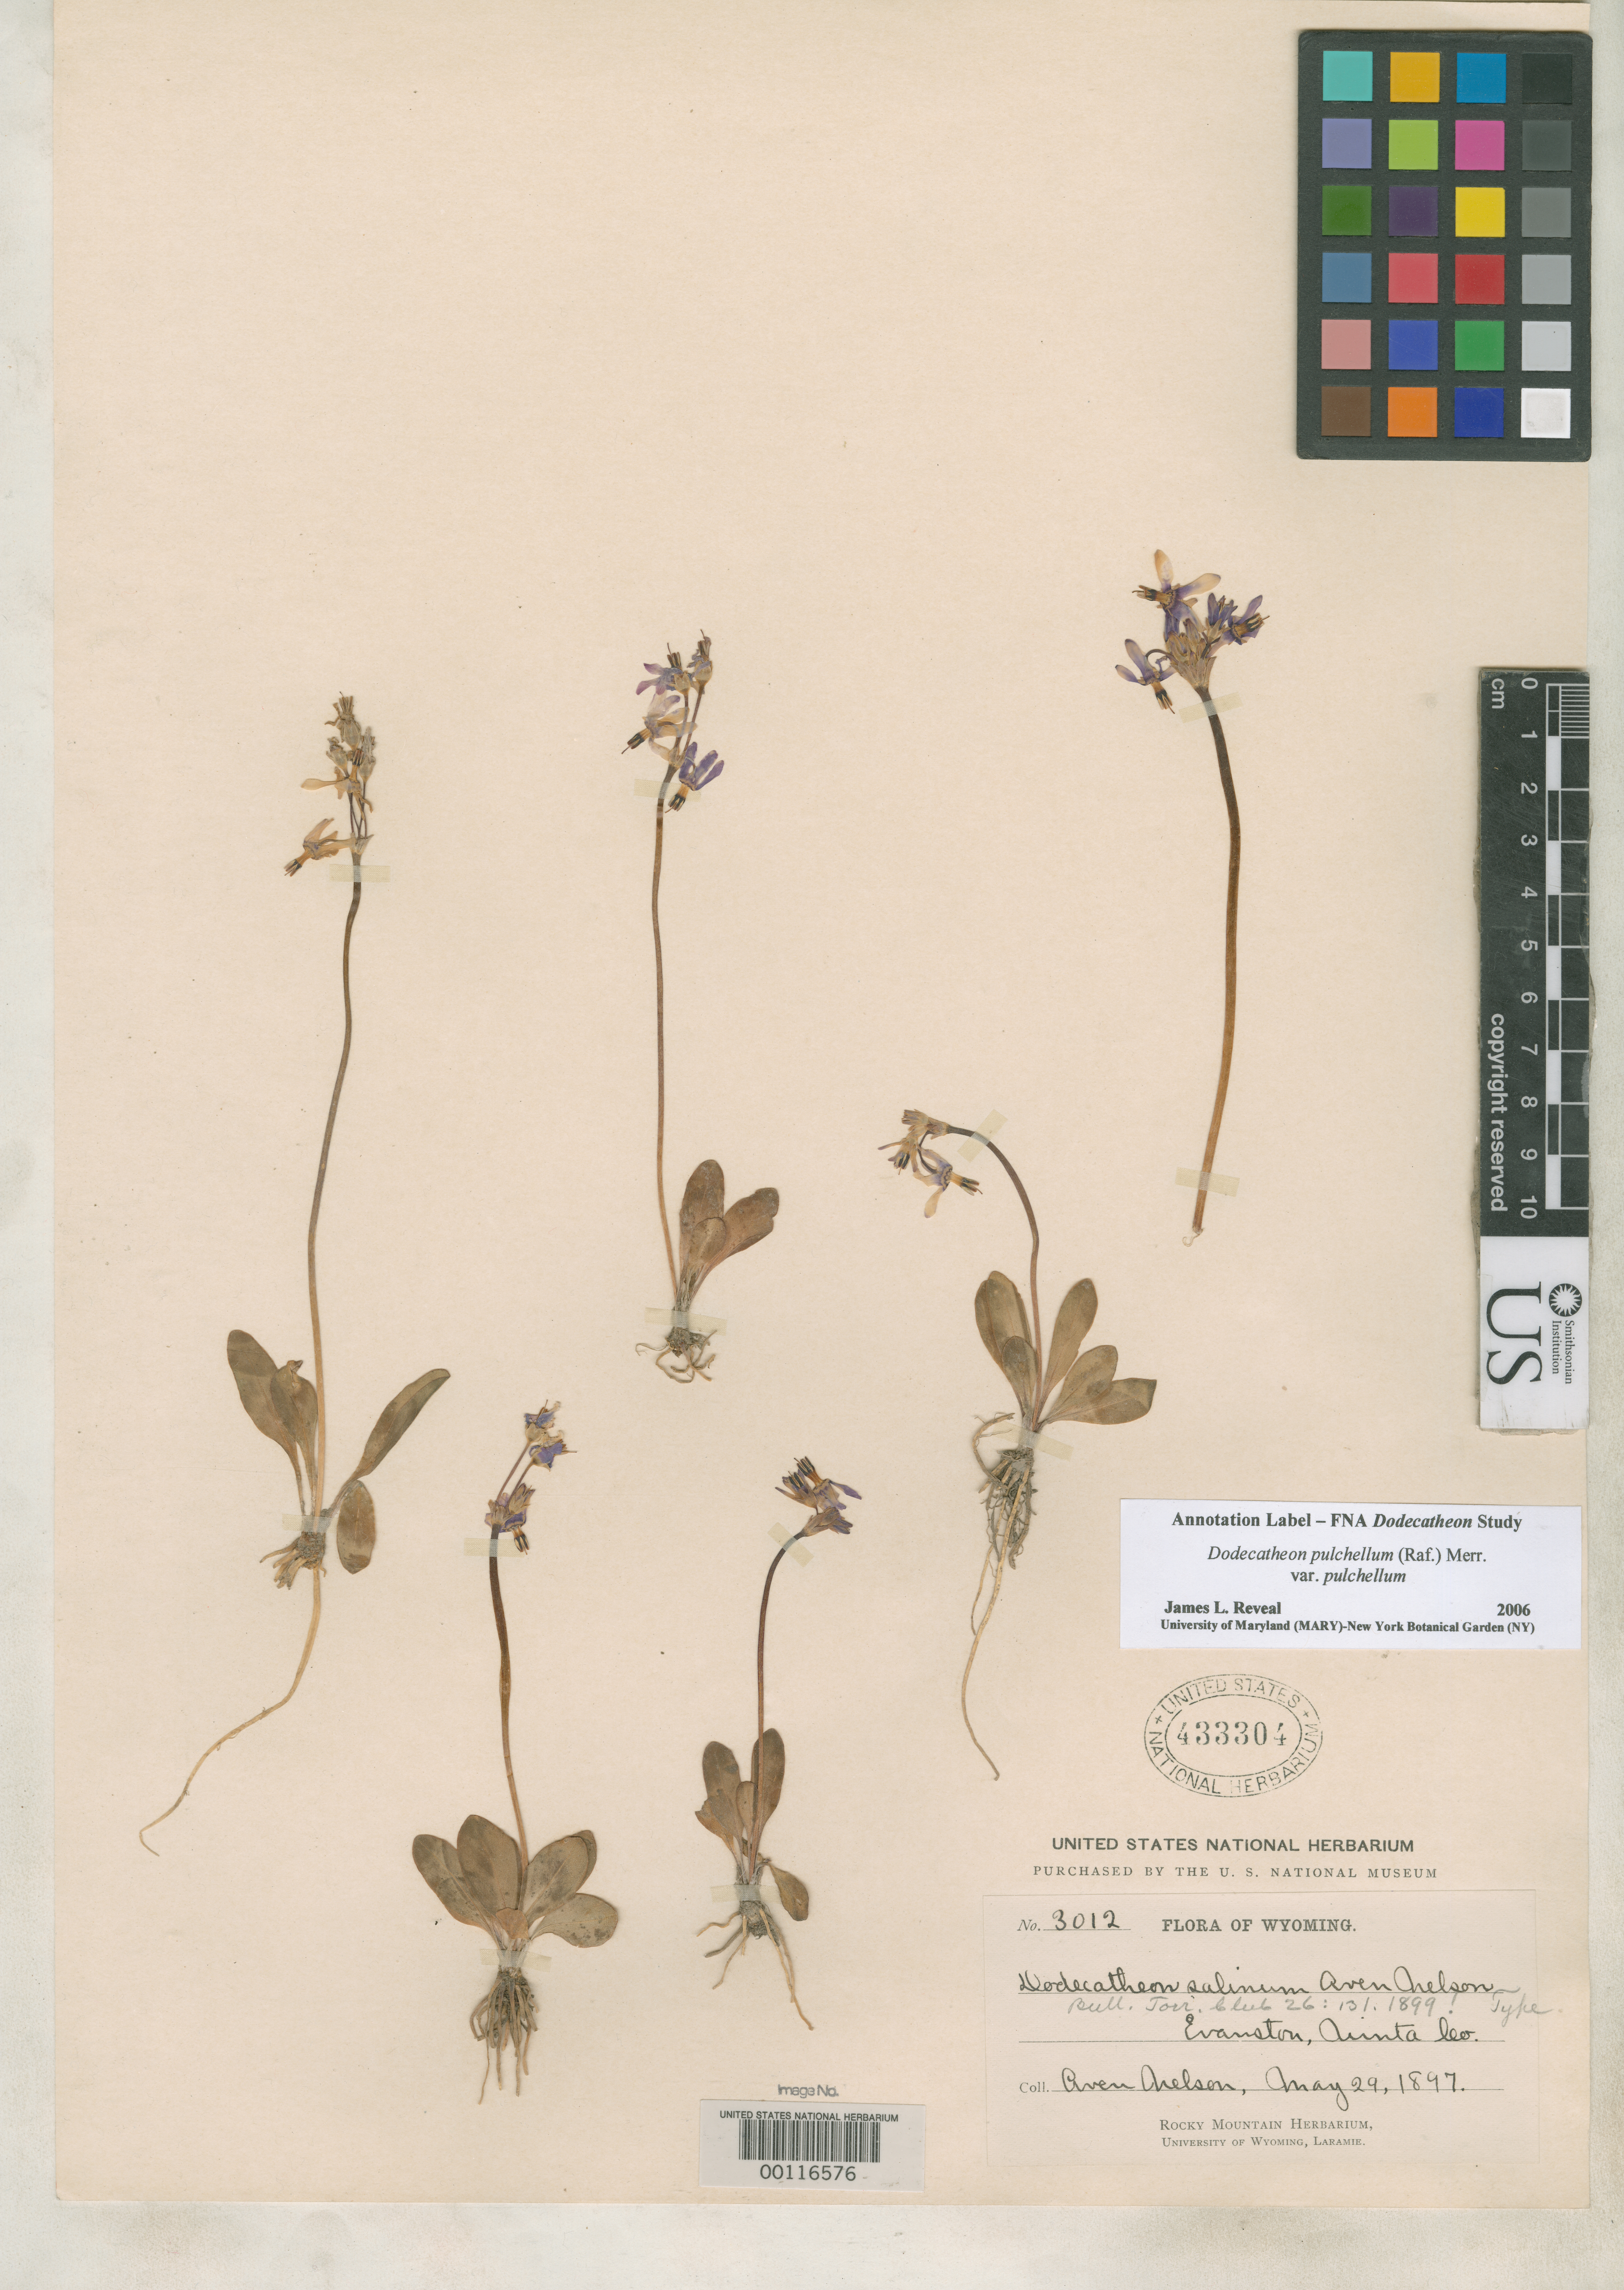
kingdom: Plantae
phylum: Tracheophyta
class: Magnoliopsida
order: Ericales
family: Primulaceae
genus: Dodecatheon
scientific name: Dodecatheon salinum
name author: A. Nelson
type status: Type Collection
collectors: A. Nelson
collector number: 3012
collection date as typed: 29 May 1917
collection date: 1917-05-29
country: United States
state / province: Wyoming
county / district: Uinta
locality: Evanston.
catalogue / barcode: US 433304